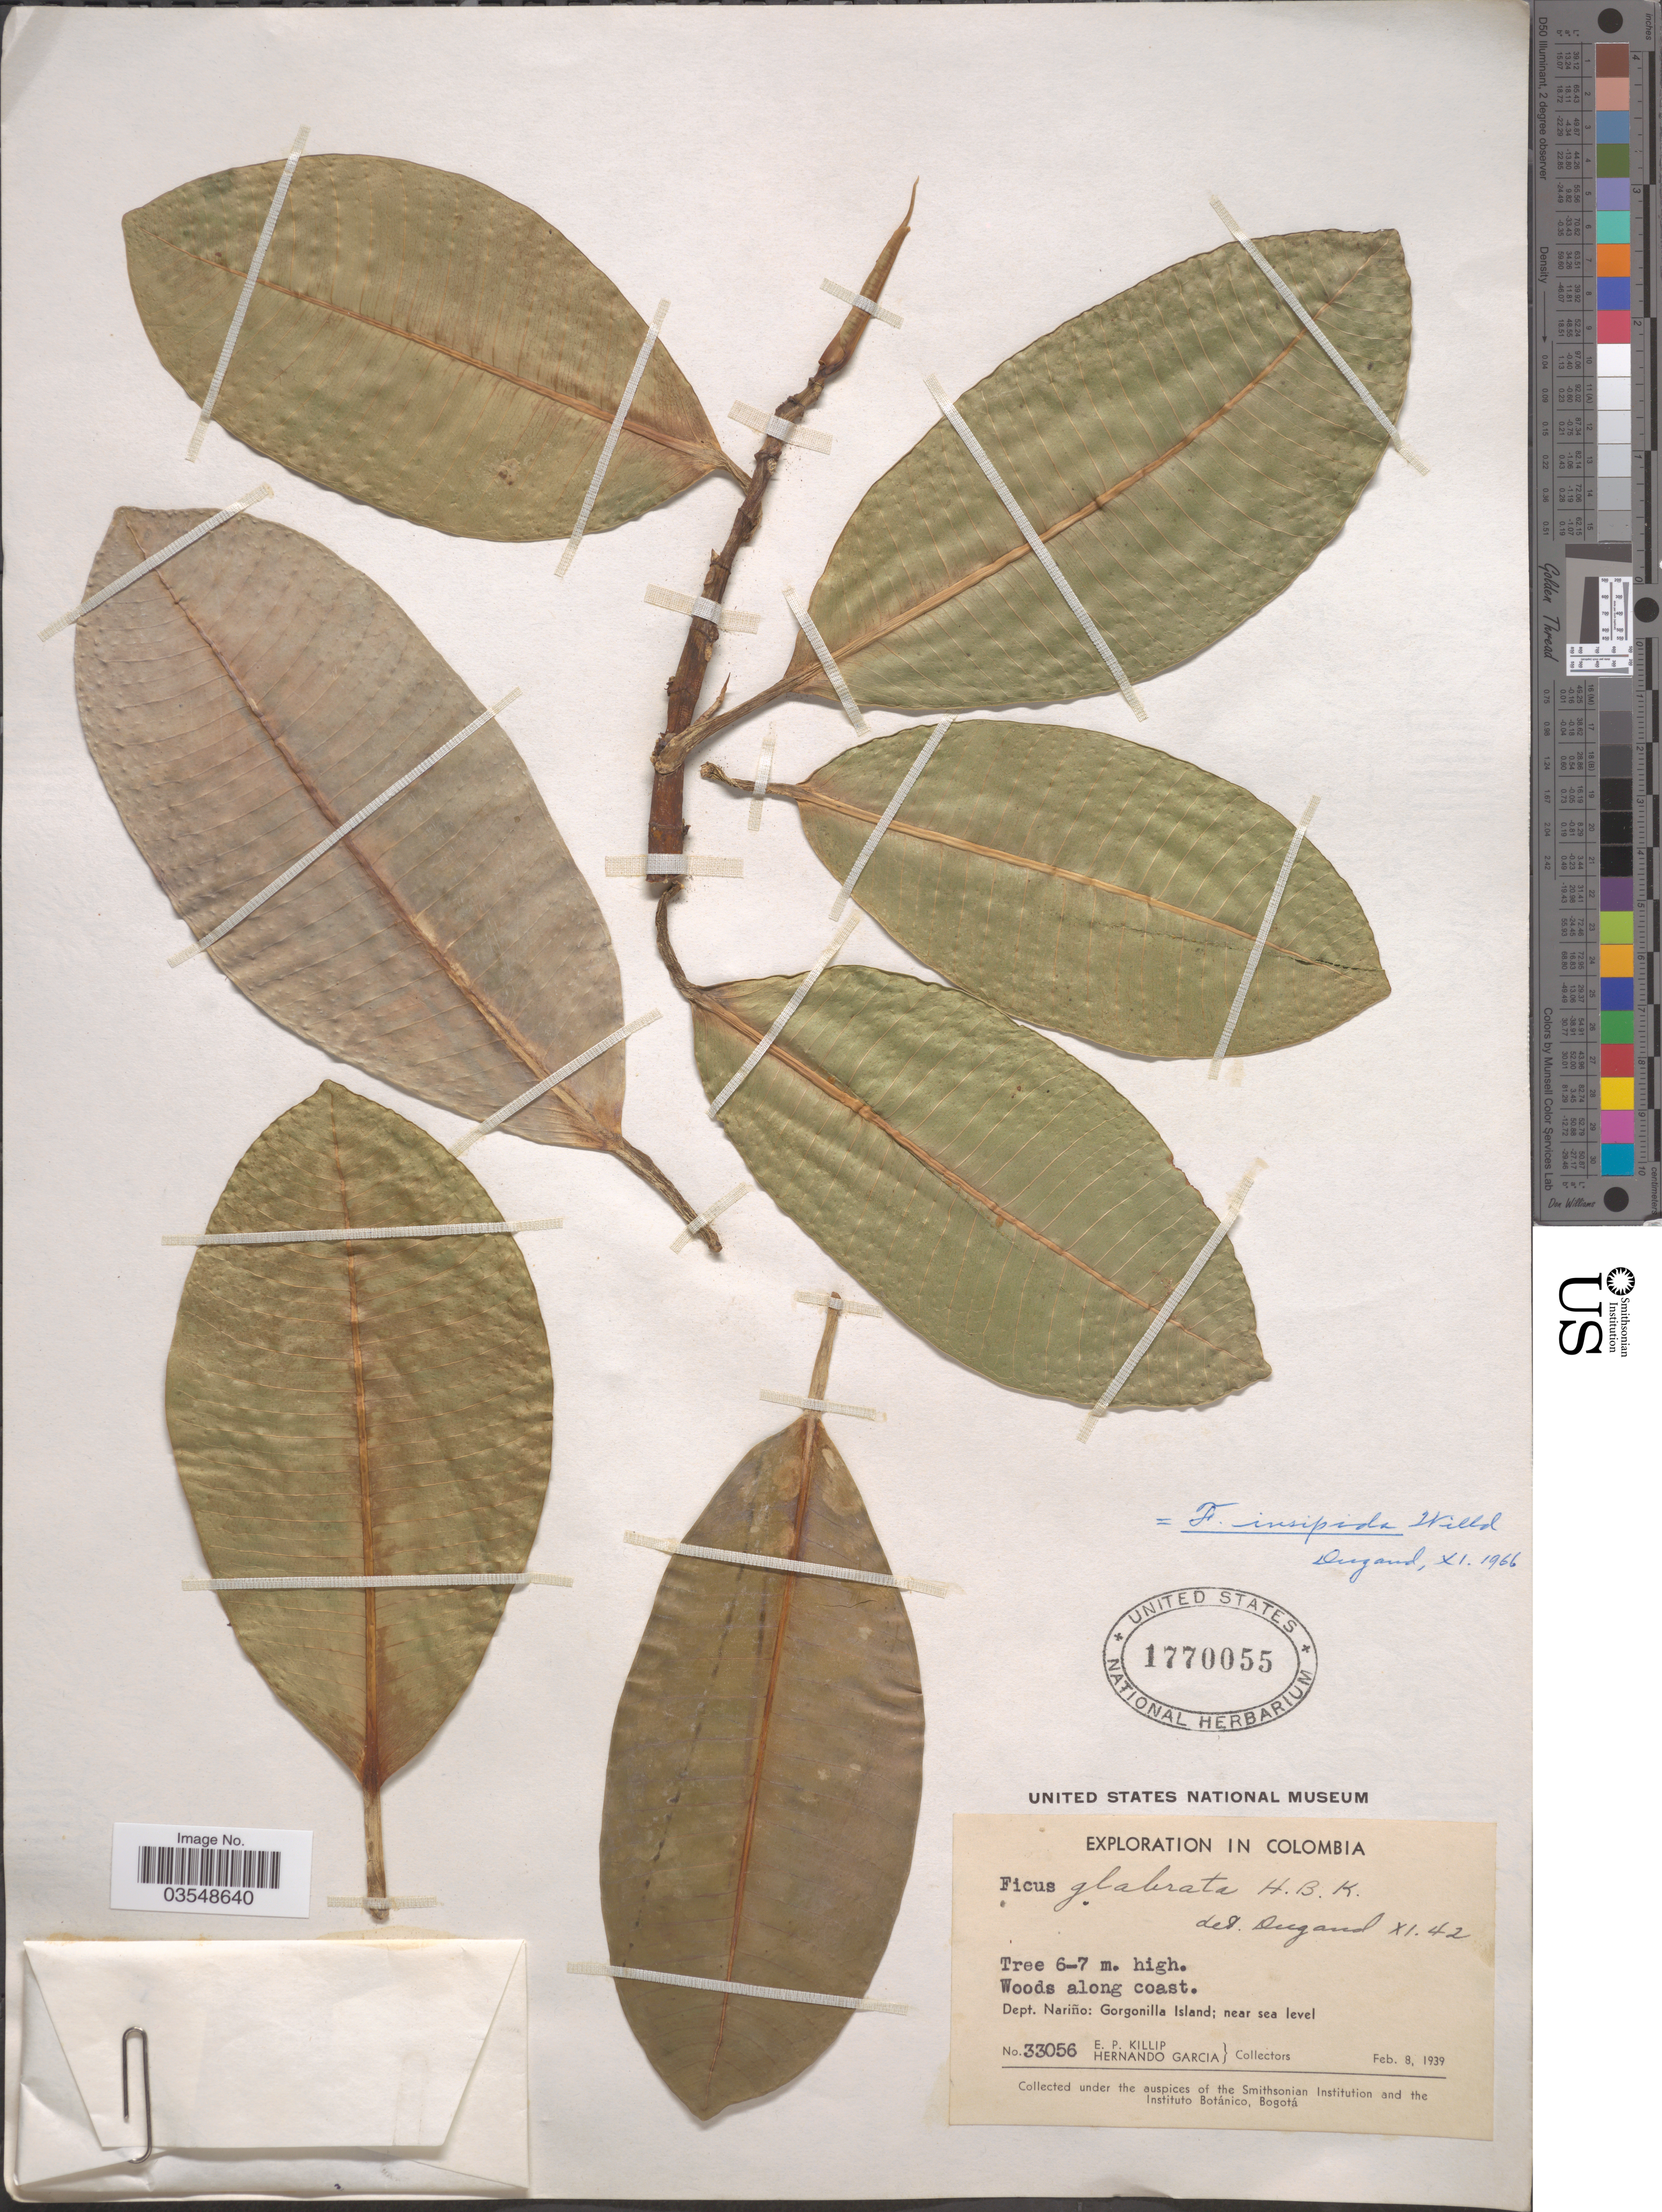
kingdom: Plantae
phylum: Tracheophyta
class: Magnoliopsida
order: Rosales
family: Moraceae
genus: Ficus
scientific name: Ficus glabrata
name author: Kunth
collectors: E. P. Killip & H. Garcia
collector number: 33056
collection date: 1939-02-08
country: Colombia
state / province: Nariño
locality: Dept. Nariño: Gorgonilla Island.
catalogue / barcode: US 1770055